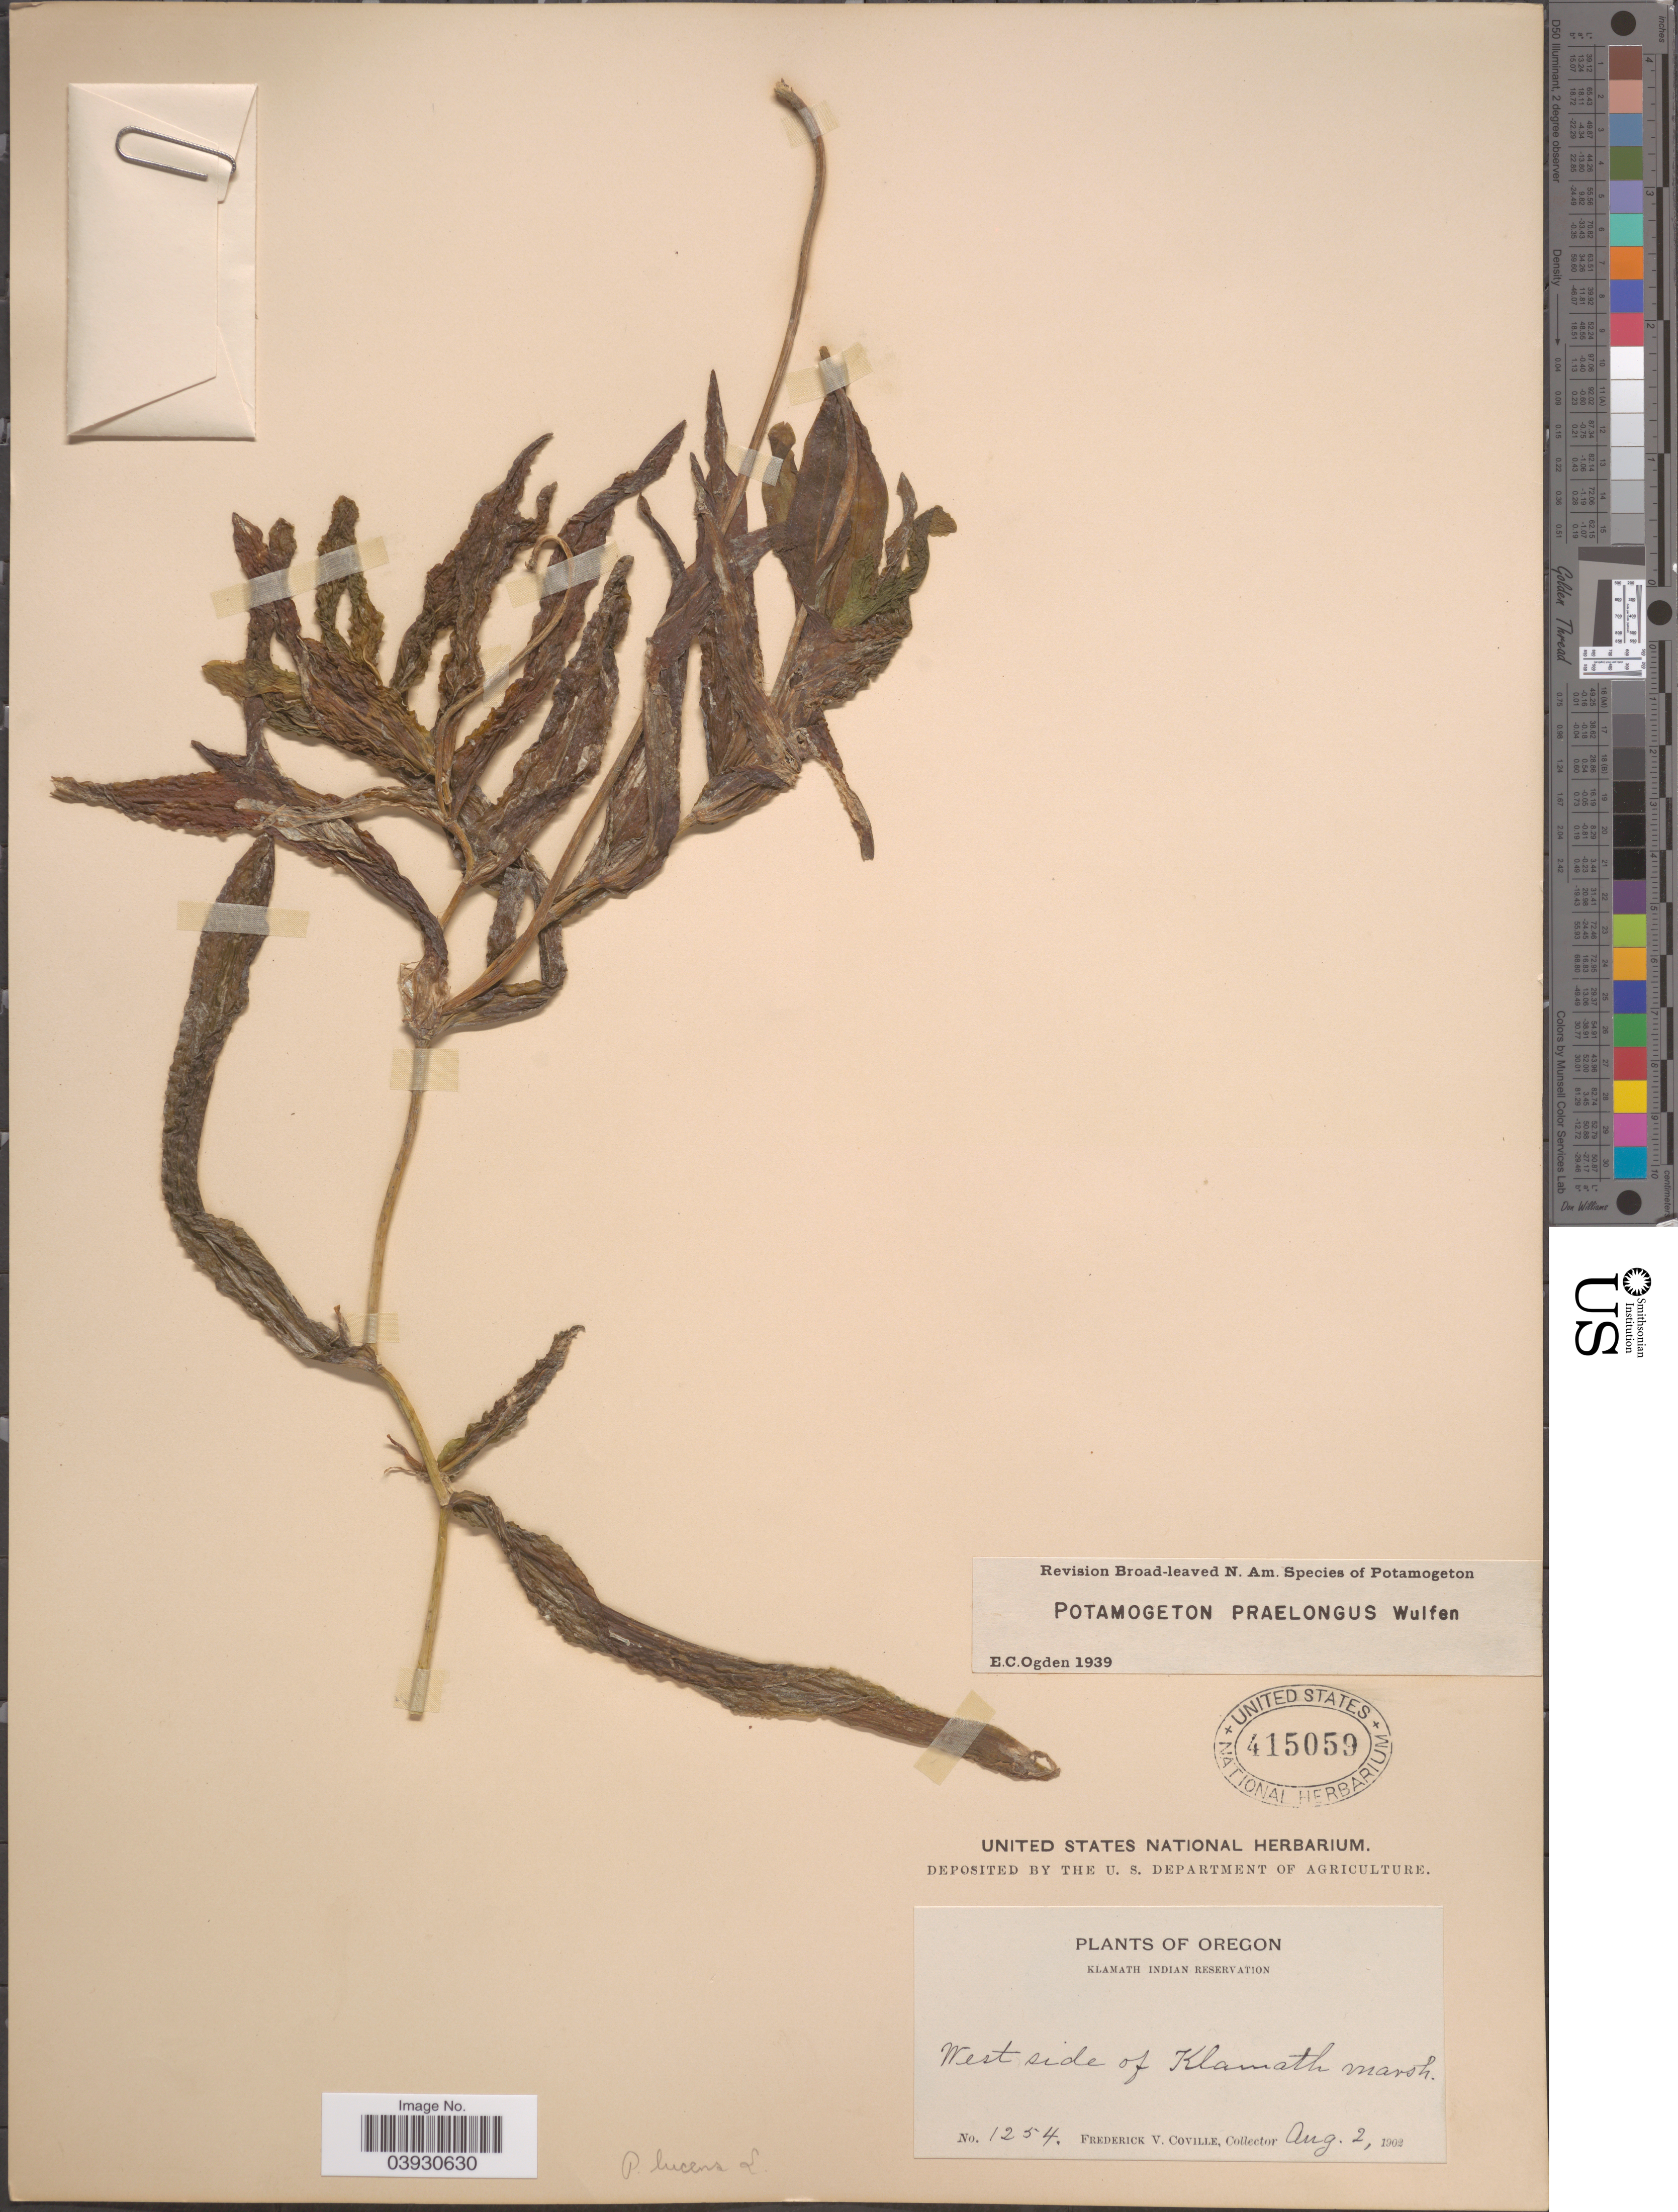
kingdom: Plantae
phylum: Tracheophyta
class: Liliopsida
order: Alismatales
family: Potamogetonaceae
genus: Potamogeton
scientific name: Potamogeton praelongus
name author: Wulfen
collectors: F. V. Coville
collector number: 1254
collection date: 1902-08-02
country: United States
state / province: Oregon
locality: Klamath Indian Reservation. West side of Klamath marsh.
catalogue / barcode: US 415059